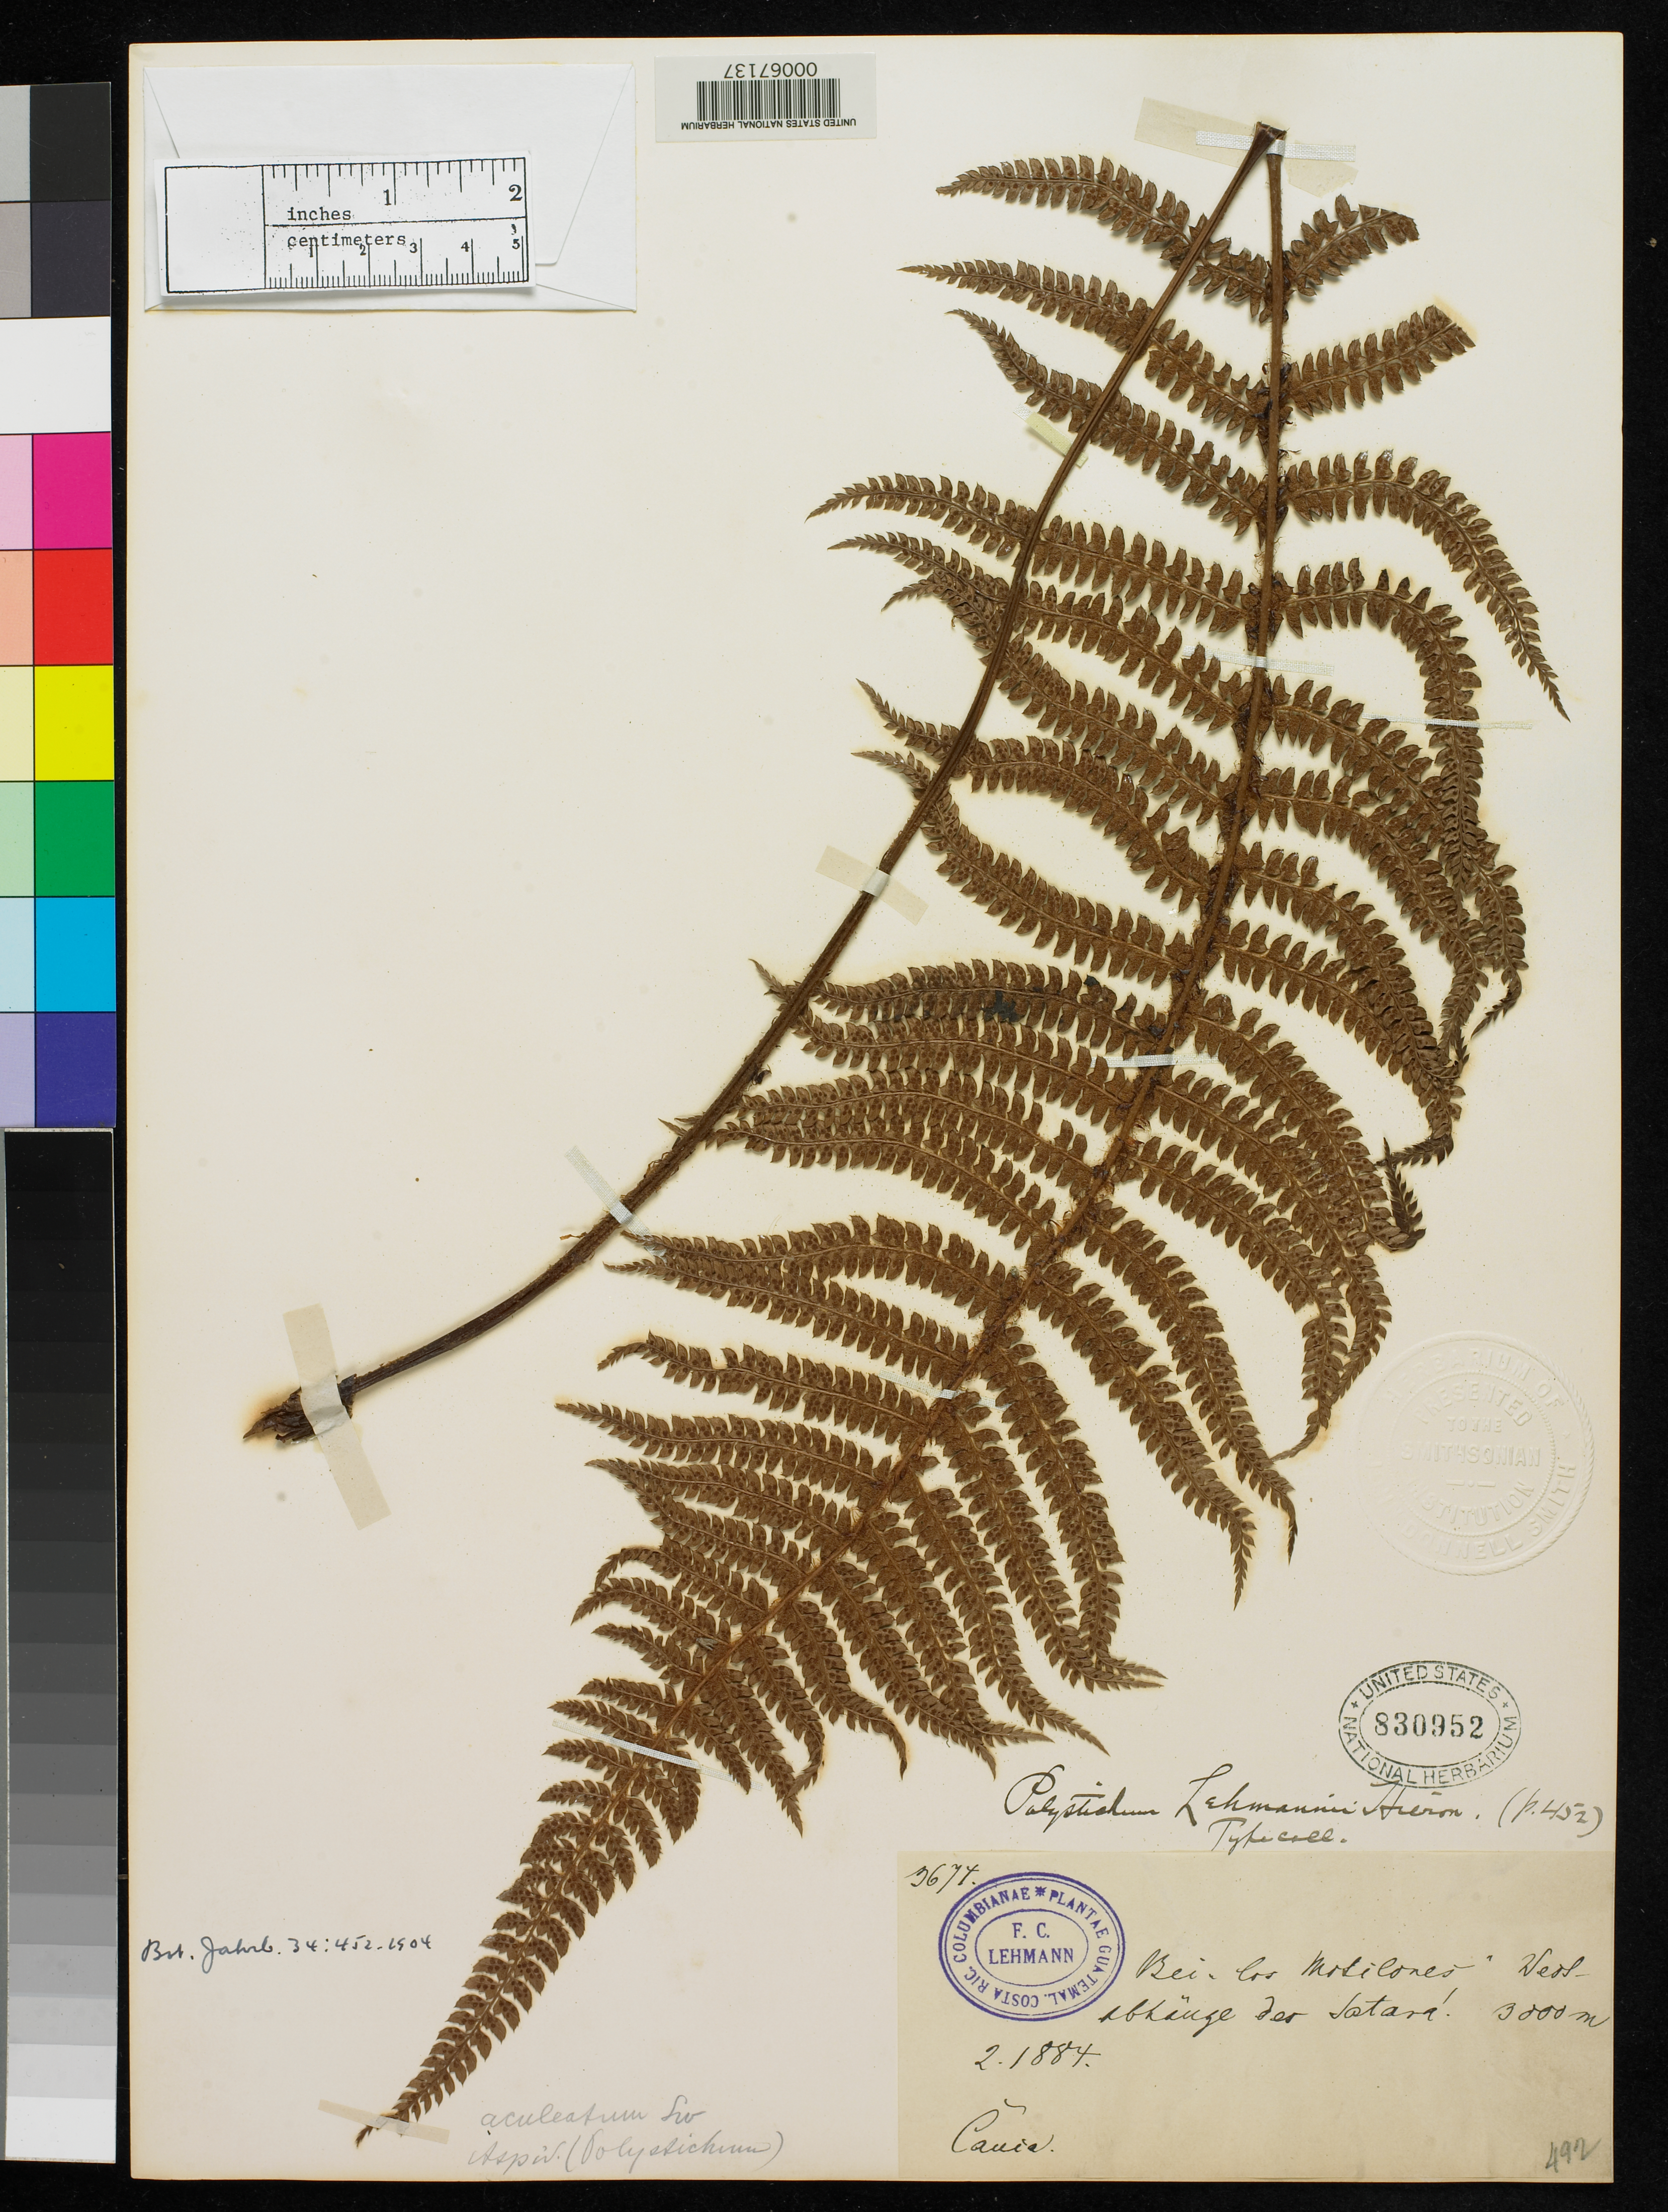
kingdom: Plantae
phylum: Tracheophyta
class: Polypodiopsida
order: Polypodiales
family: Dryopteridaceae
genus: Polystichum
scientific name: Polystichum lehmannii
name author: Hieron.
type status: Isotype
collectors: F. C. Lehmann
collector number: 3674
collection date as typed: Feb 1884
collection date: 1884-02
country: Colombia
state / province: Cauca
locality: Los MoltilOnes.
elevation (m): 300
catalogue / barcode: US 830952